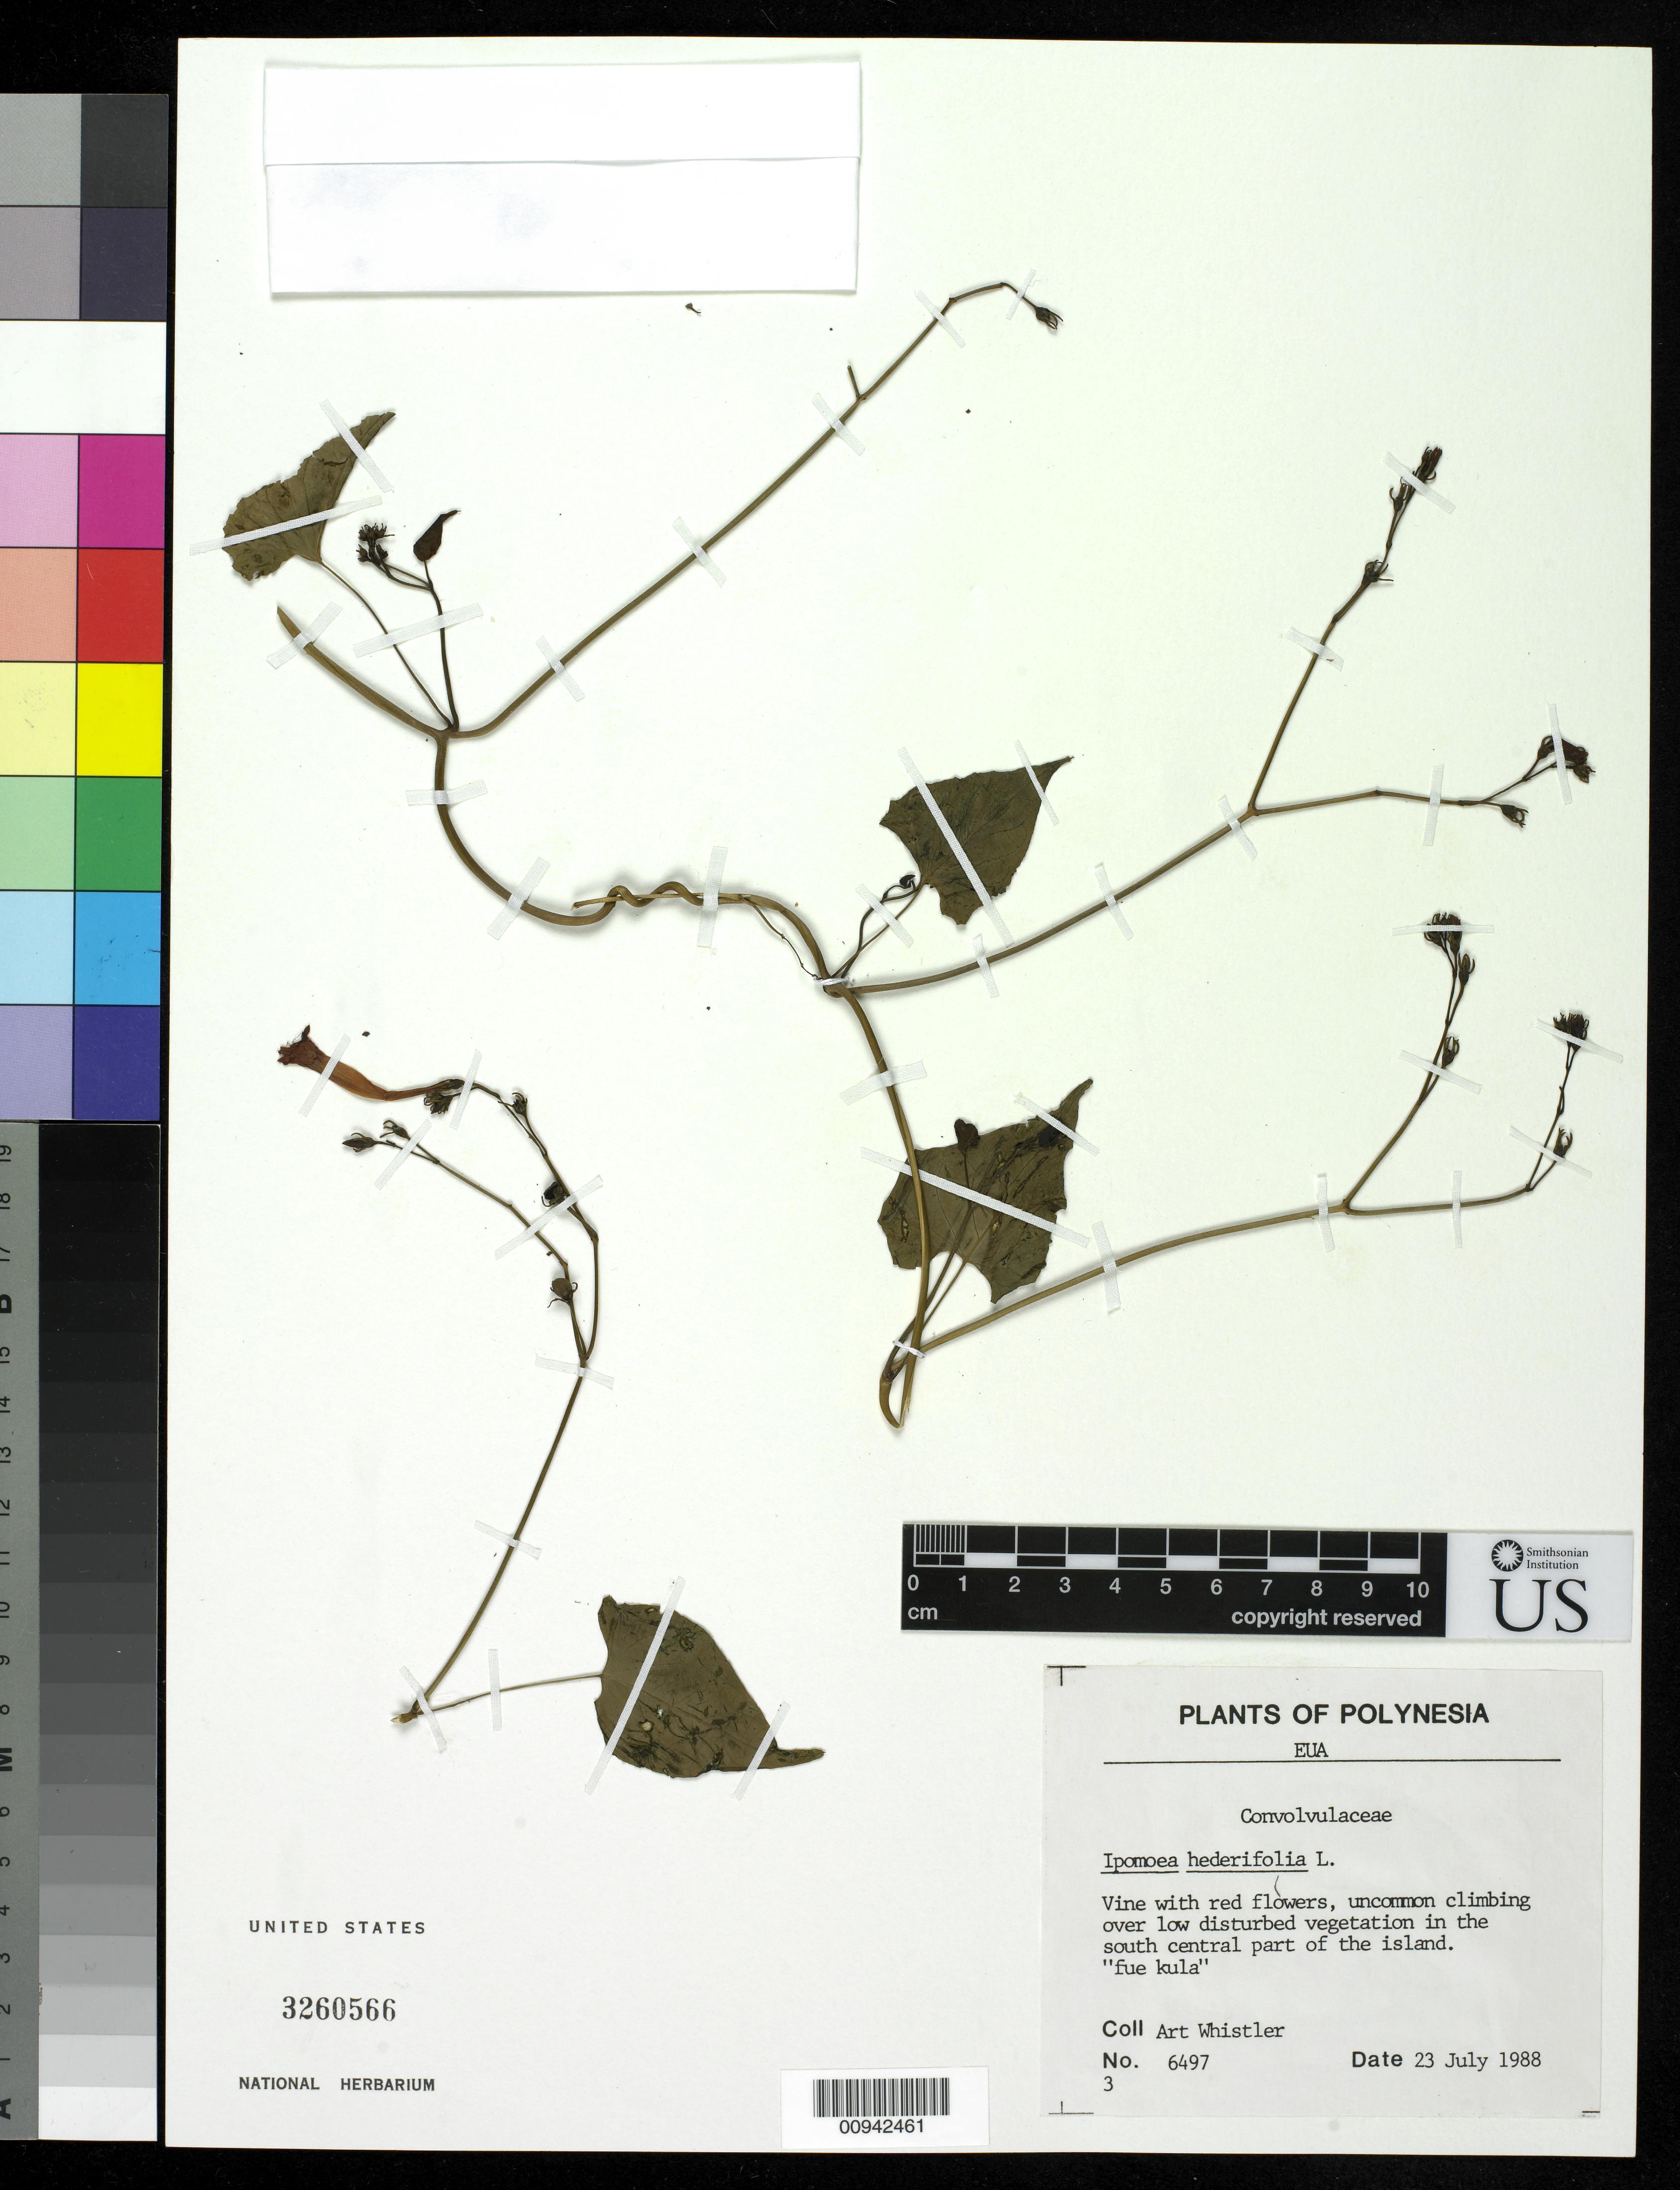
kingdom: Plantae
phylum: Tracheophyta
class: Magnoliopsida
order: Solanales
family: Convolvulaceae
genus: Ipomoea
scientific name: Ipomoea hederifolia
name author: L.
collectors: A. Whistler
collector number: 6497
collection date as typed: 23 Jul 1988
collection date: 1988-07-23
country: Tonga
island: Eua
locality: in the south central part of the island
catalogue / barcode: US 3260566